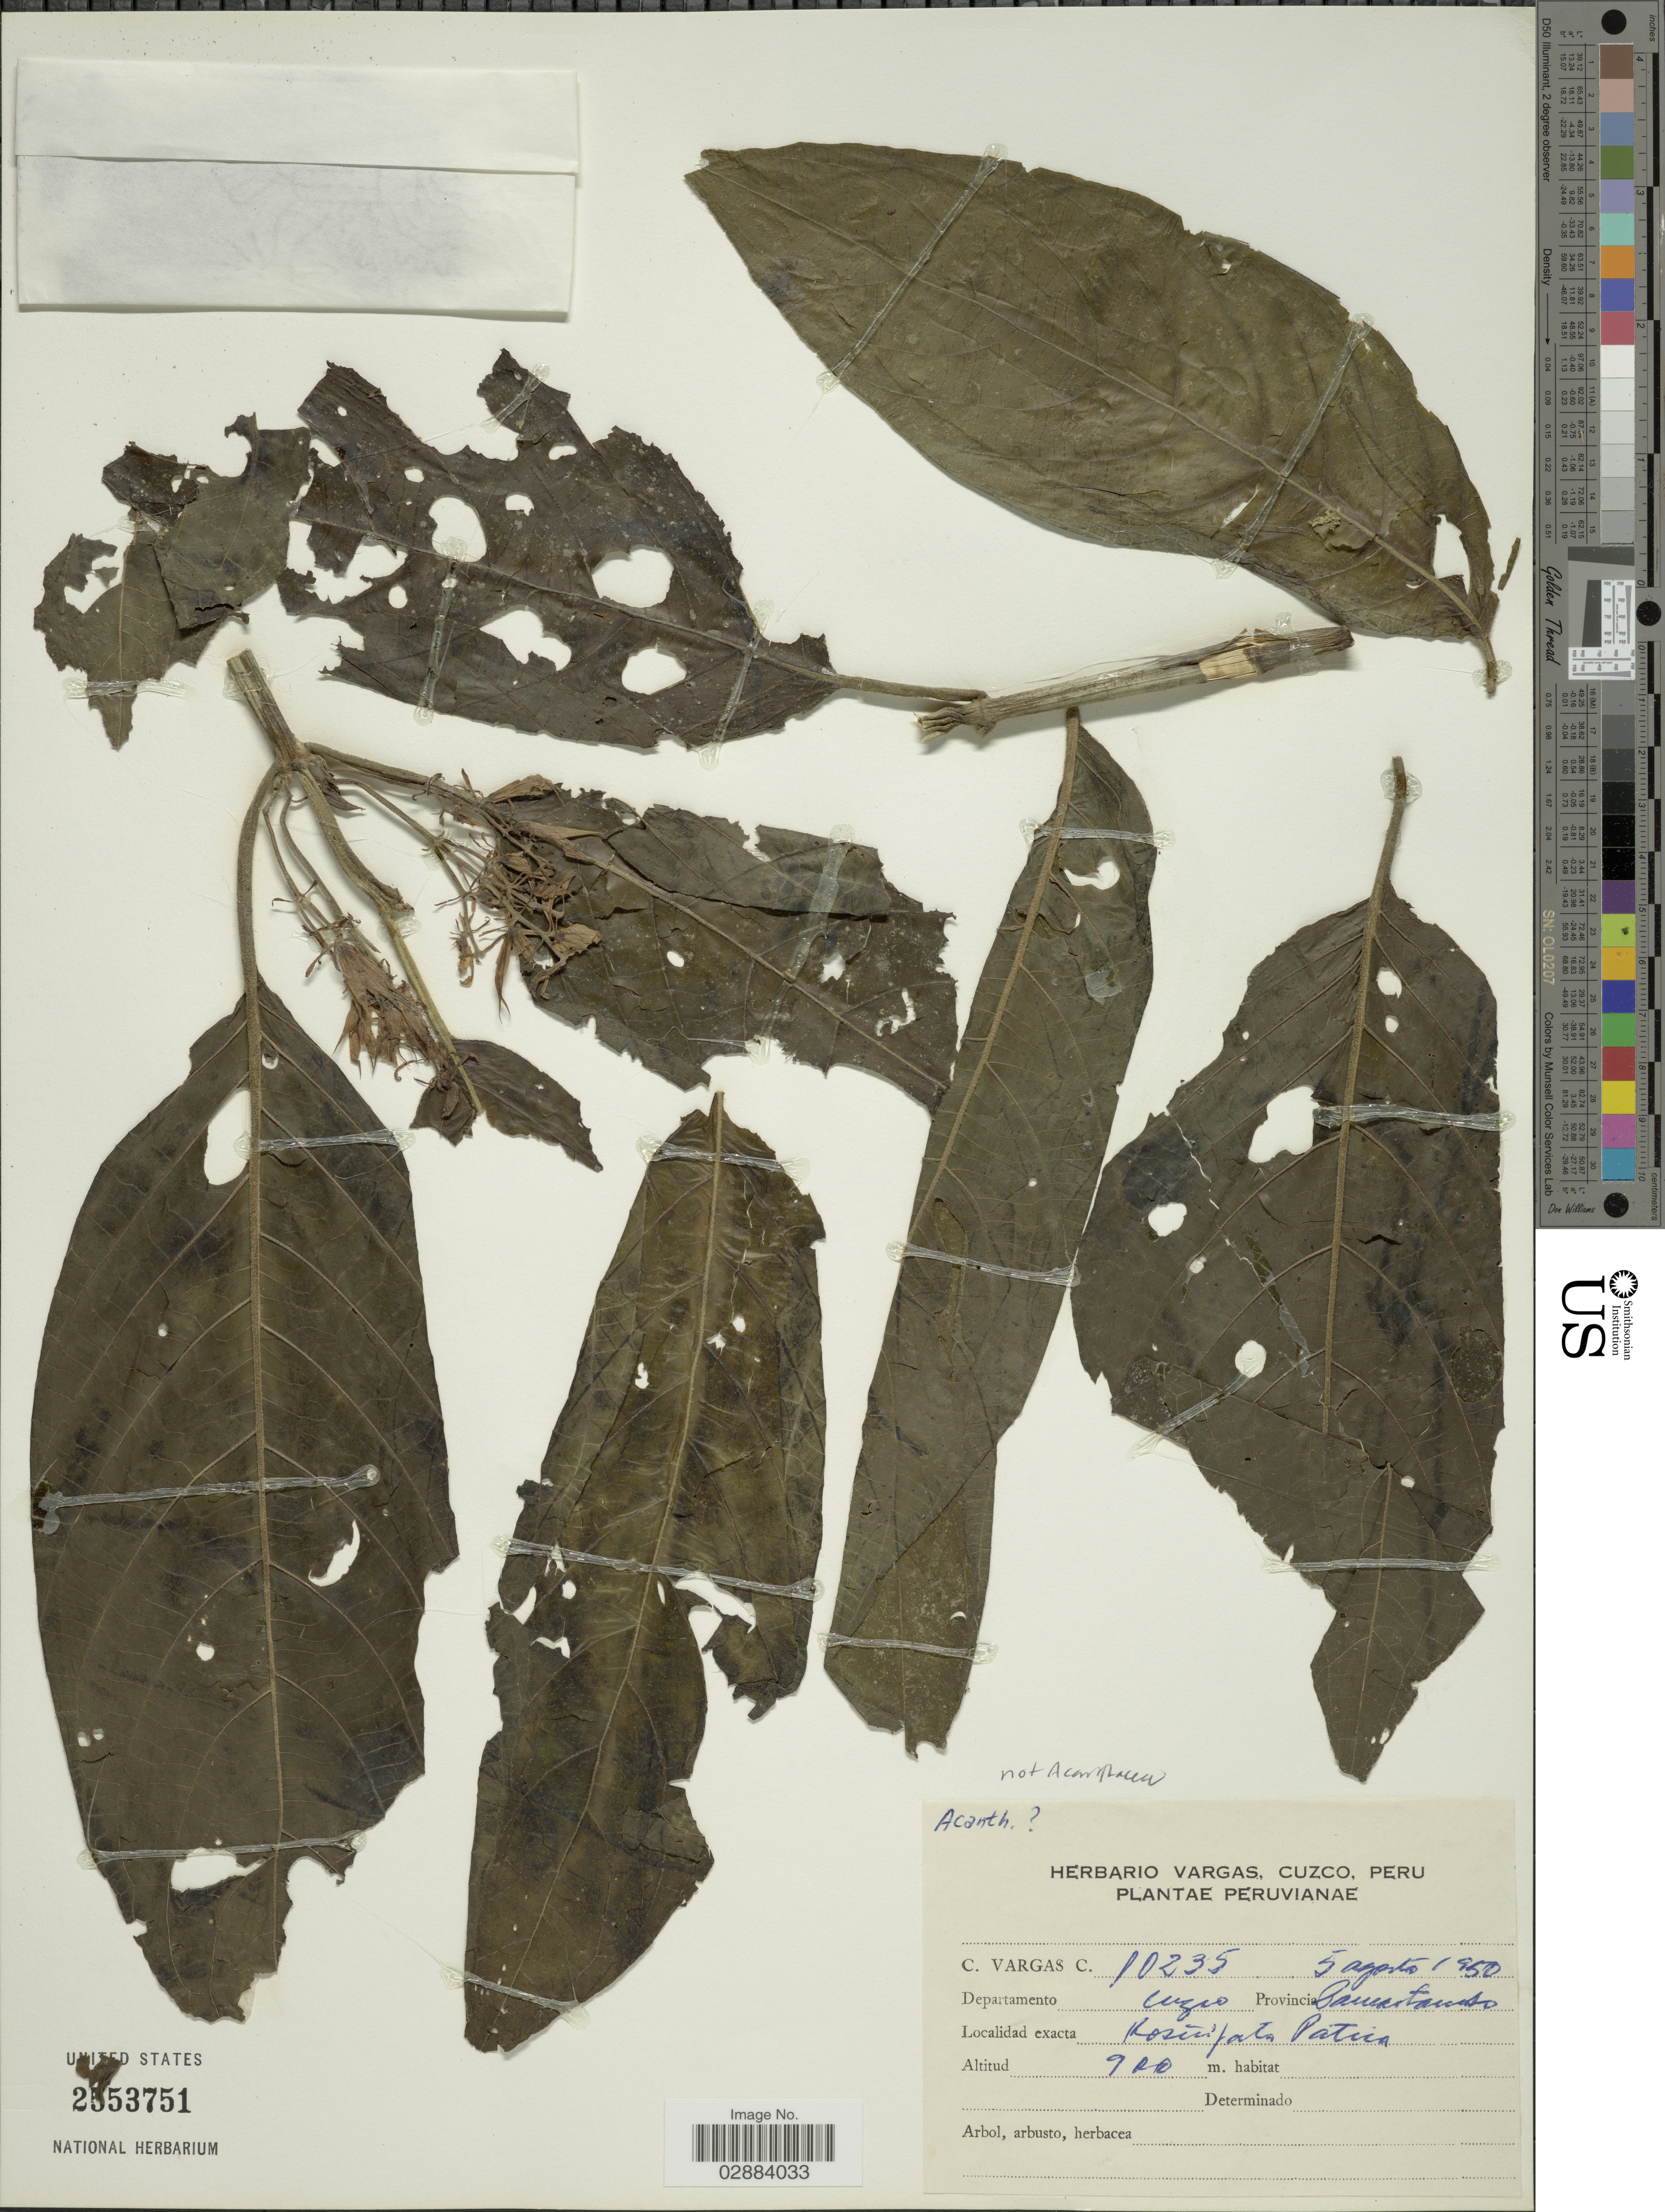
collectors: C. Vargas Calderón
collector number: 10235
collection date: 1950-08-05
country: Peru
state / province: Cusco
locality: Departamento Cuzco. Provincia Paucartambo. Kosñipata Patria.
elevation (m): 900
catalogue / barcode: US 2553751